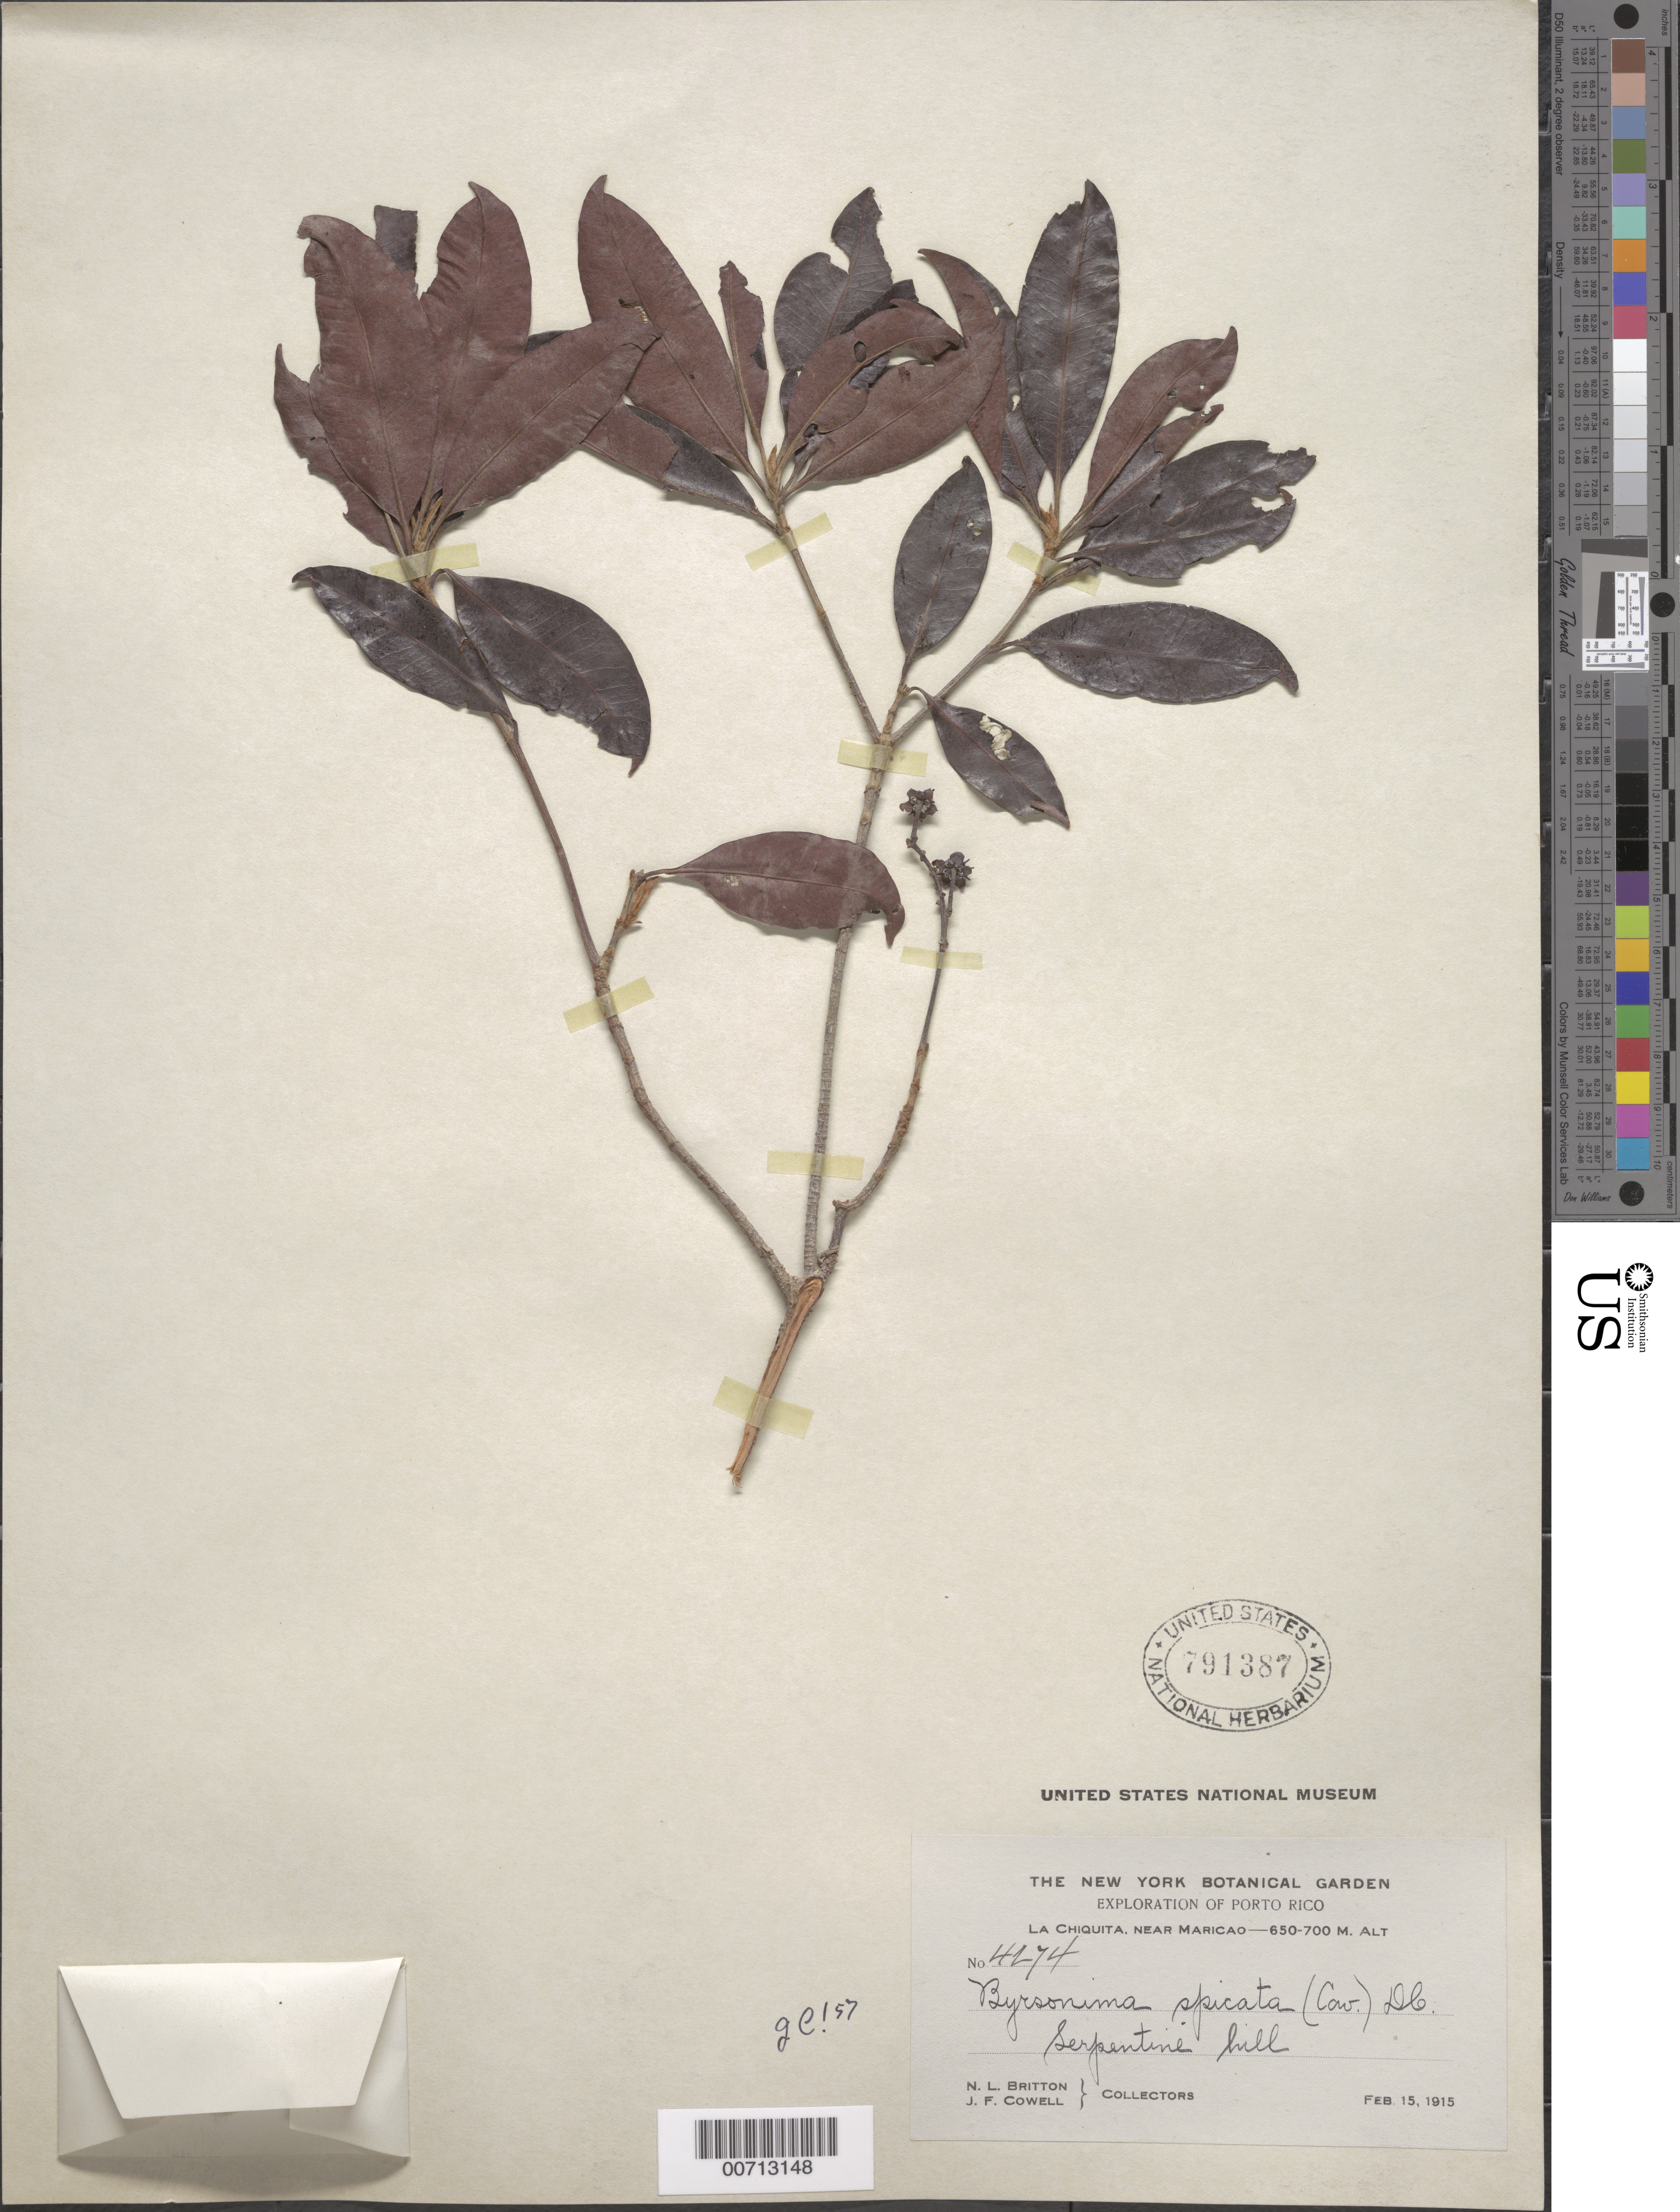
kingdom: Plantae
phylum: Tracheophyta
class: Magnoliopsida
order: Malpighiales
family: Malpighiaceae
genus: Byrsonima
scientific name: Byrsonima spicata (Cav.) DC.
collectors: N. Britton & J. F. Cowell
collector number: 4274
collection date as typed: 15 Feb 1915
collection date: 1915-02-15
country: Puerto Rico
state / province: Maricao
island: Greater Antilles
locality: La Chiquita, near Maricao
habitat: Serpentine hill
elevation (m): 650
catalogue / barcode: US 791387